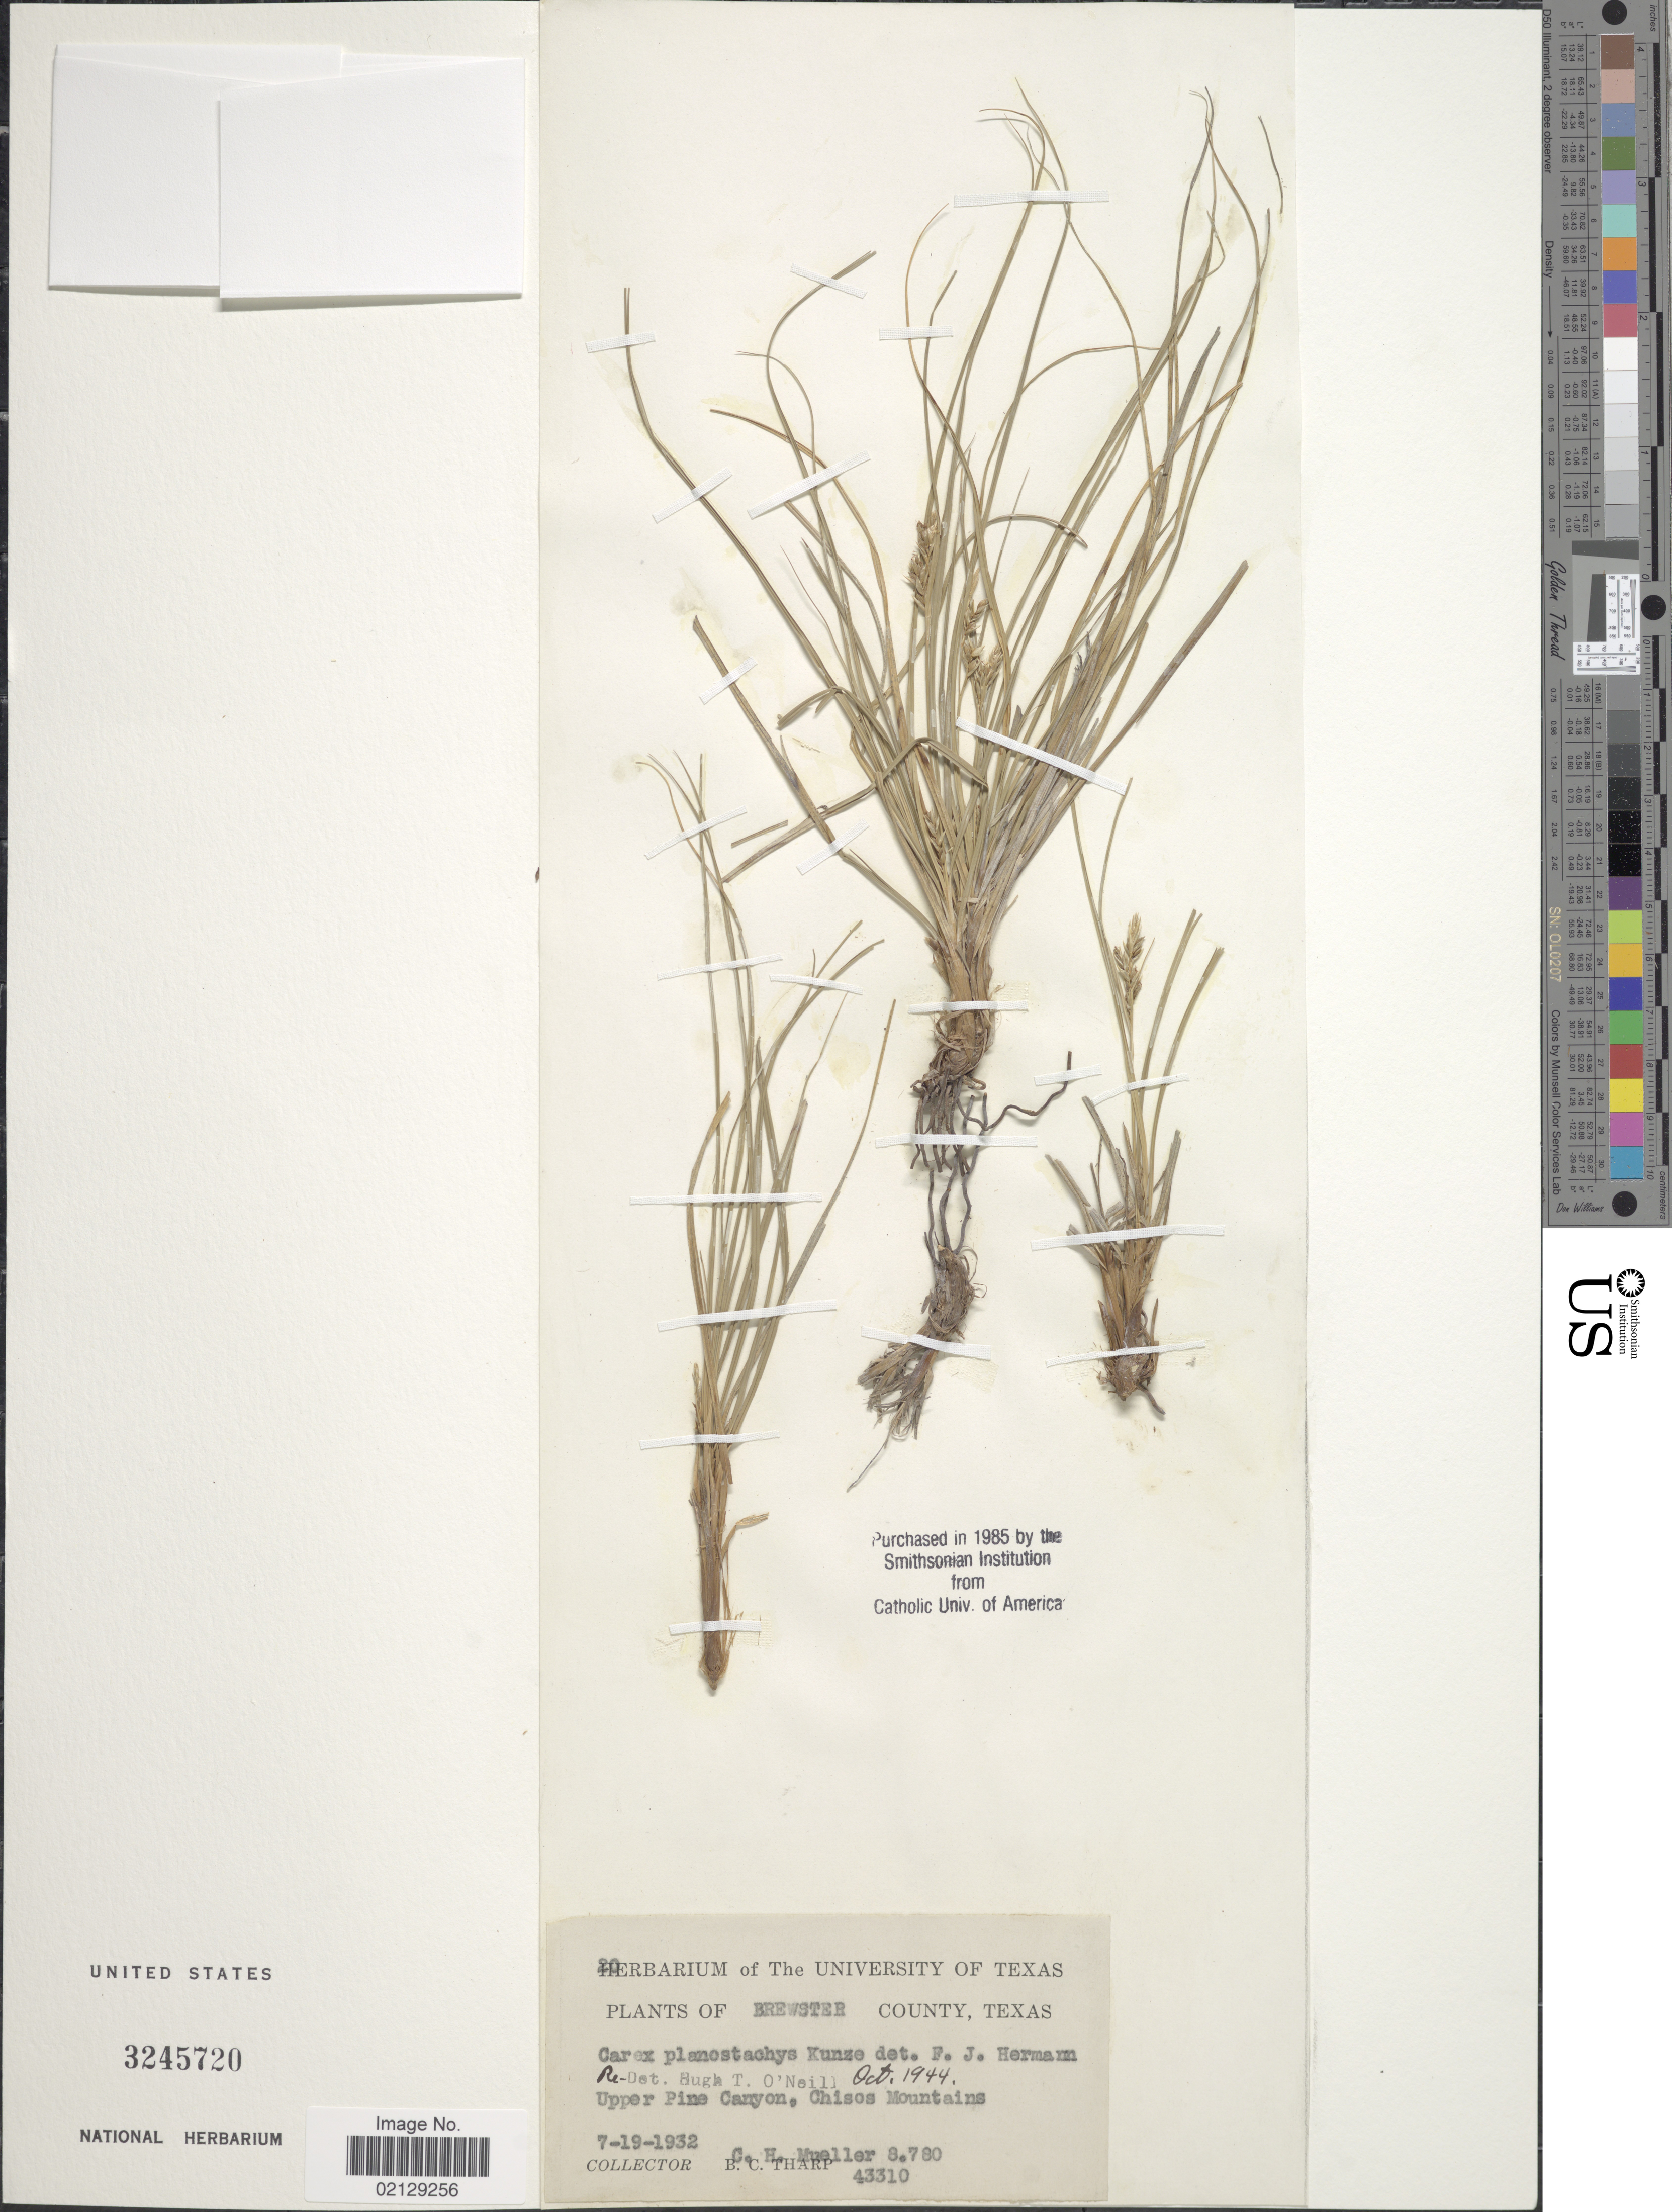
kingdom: Plantae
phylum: Tracheophyta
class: Liliopsida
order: Poales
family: Cyperaceae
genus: Carex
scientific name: Carex planostachys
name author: Kunze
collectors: B. C. Tharp & C. H. Mueller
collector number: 8780/43310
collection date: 1932-07-19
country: United States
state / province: Texas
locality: Brewster County, Upper Pine Canyon, Chisos Mountains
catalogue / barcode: US 3245720